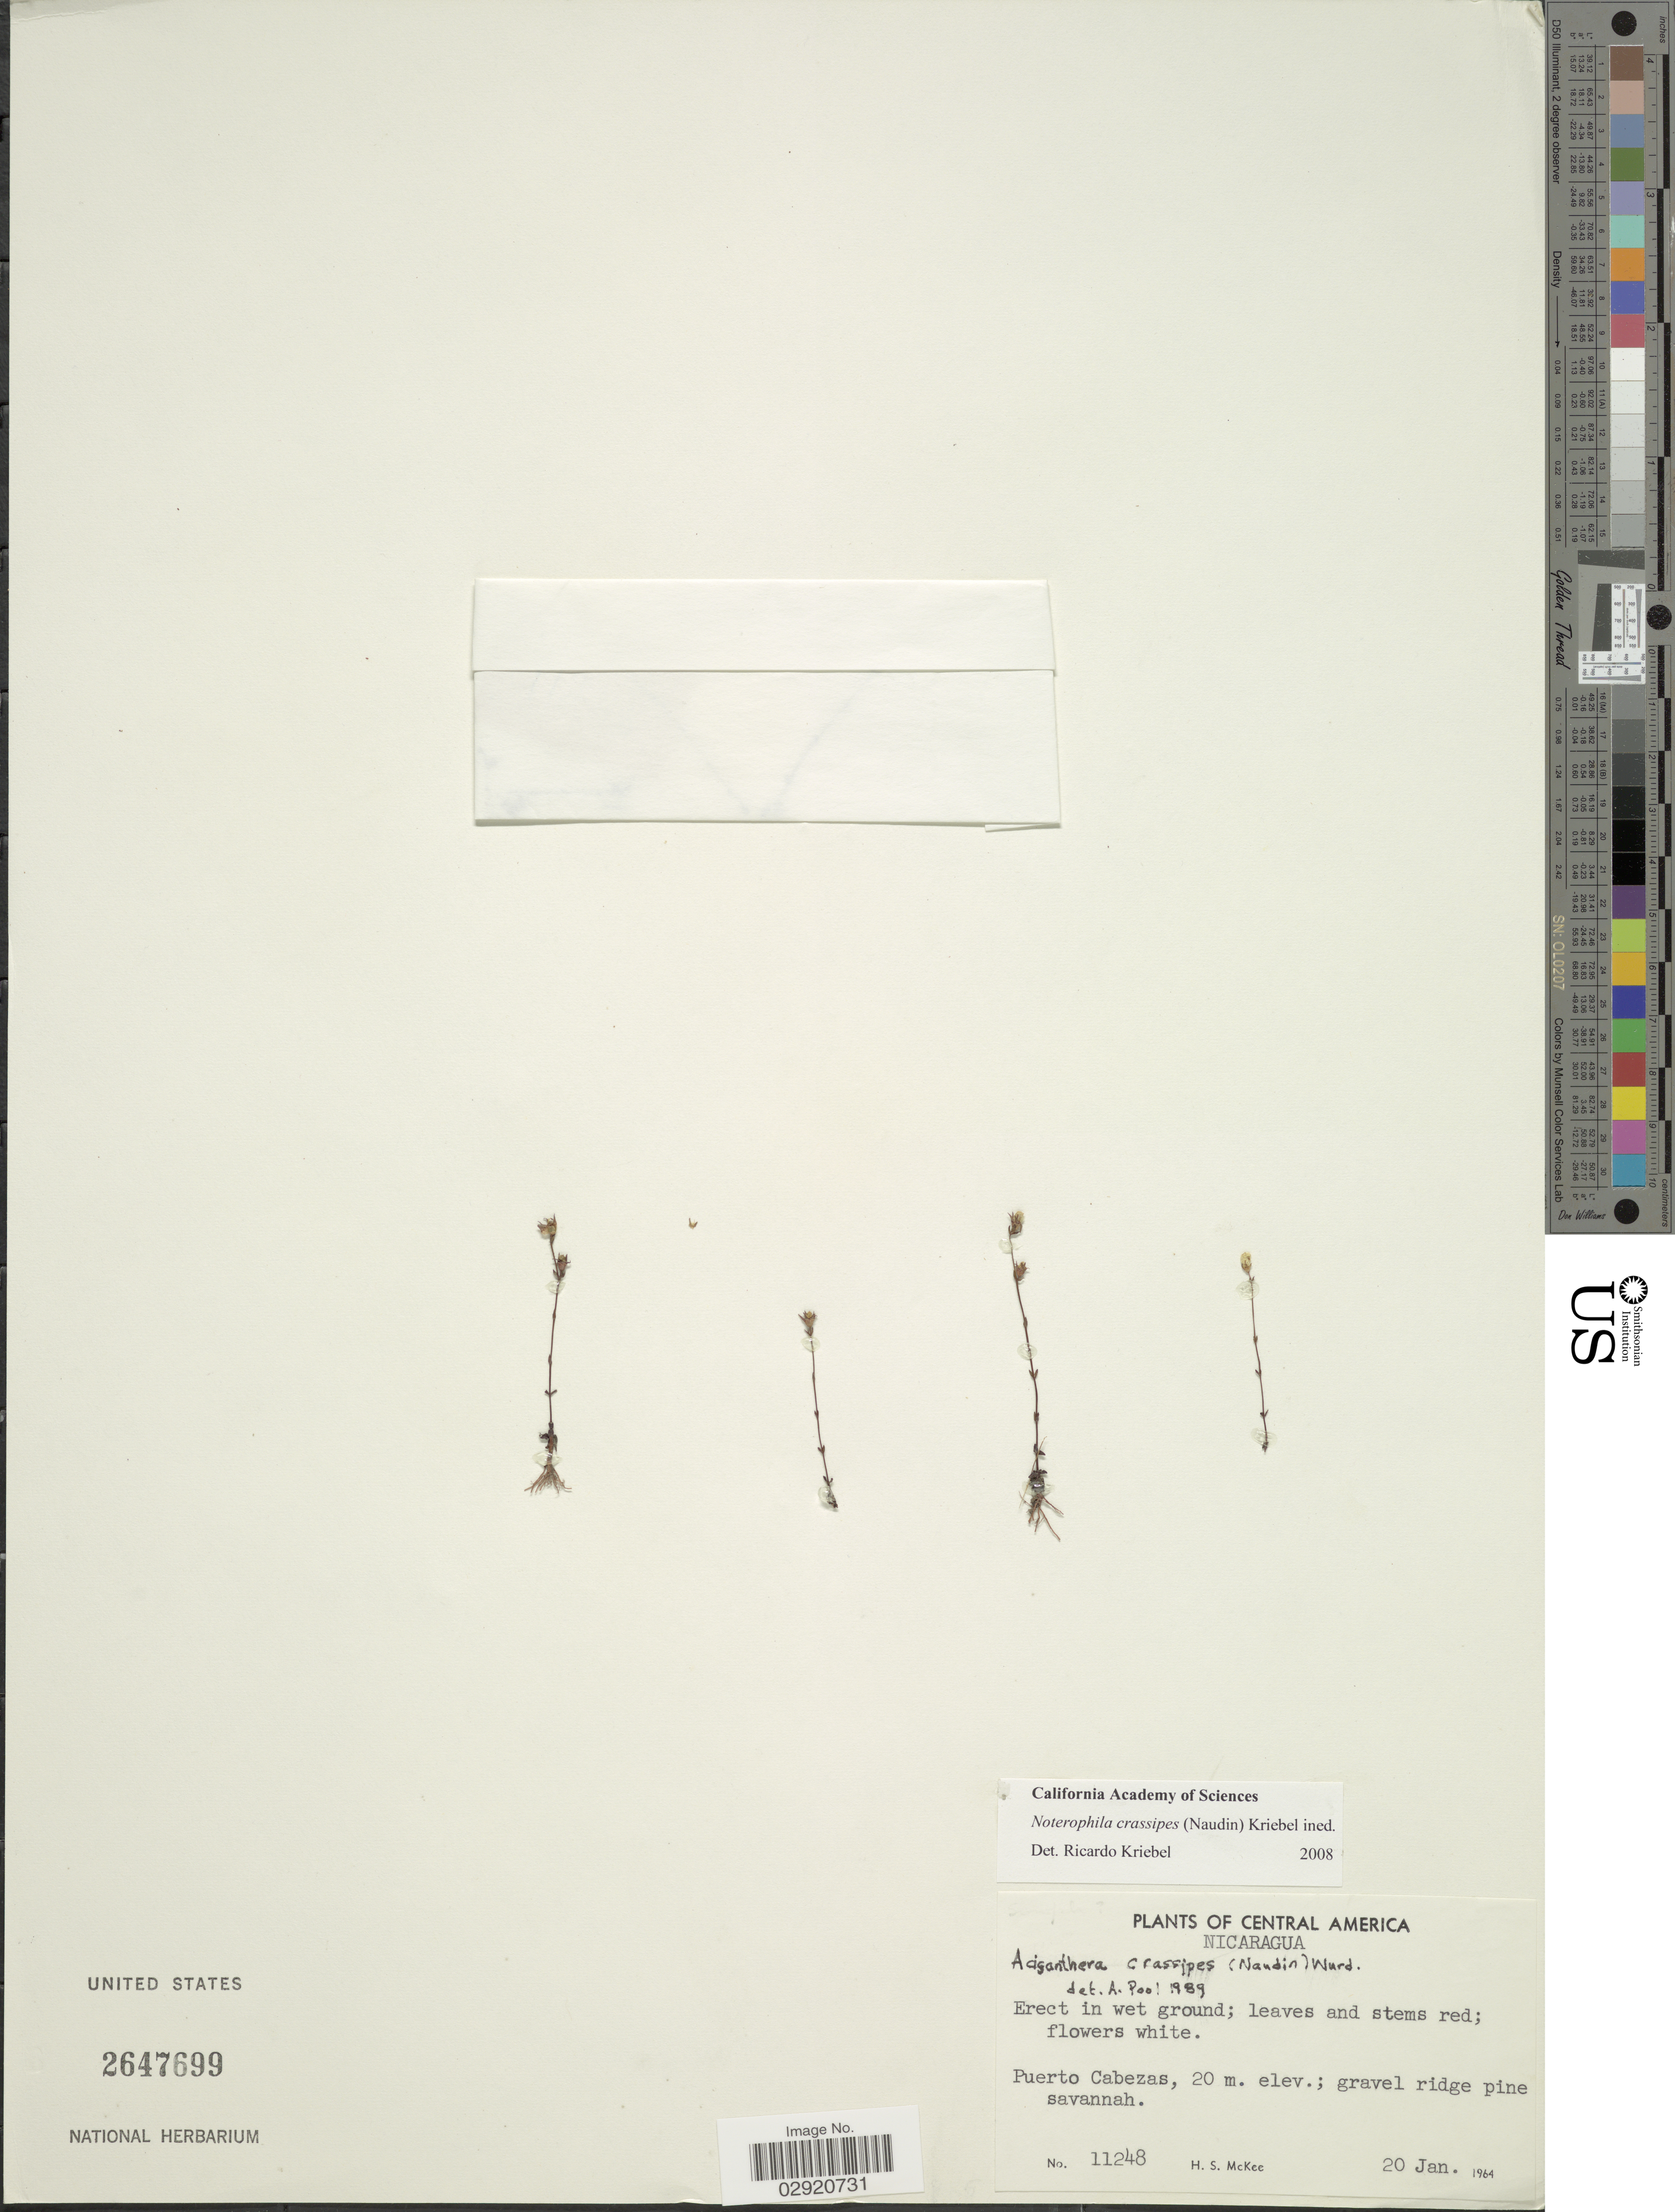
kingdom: Plantae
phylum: Tracheophyta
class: Magnoliopsida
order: Myrtales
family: Melastomataceae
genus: Noterophila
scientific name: Noterophila crassipes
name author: (Naudin) Kriebel & M.J. Rocha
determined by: Nunes da Silva, Diego, (RB), Jardim Botanico do Rio de Janeiro - Herbario (BRAZIL)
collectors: H. S. McKee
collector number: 11248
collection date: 1964-01-20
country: Nicaragua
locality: Central America. Puerto Cabezas.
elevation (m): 20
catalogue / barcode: US 2647699